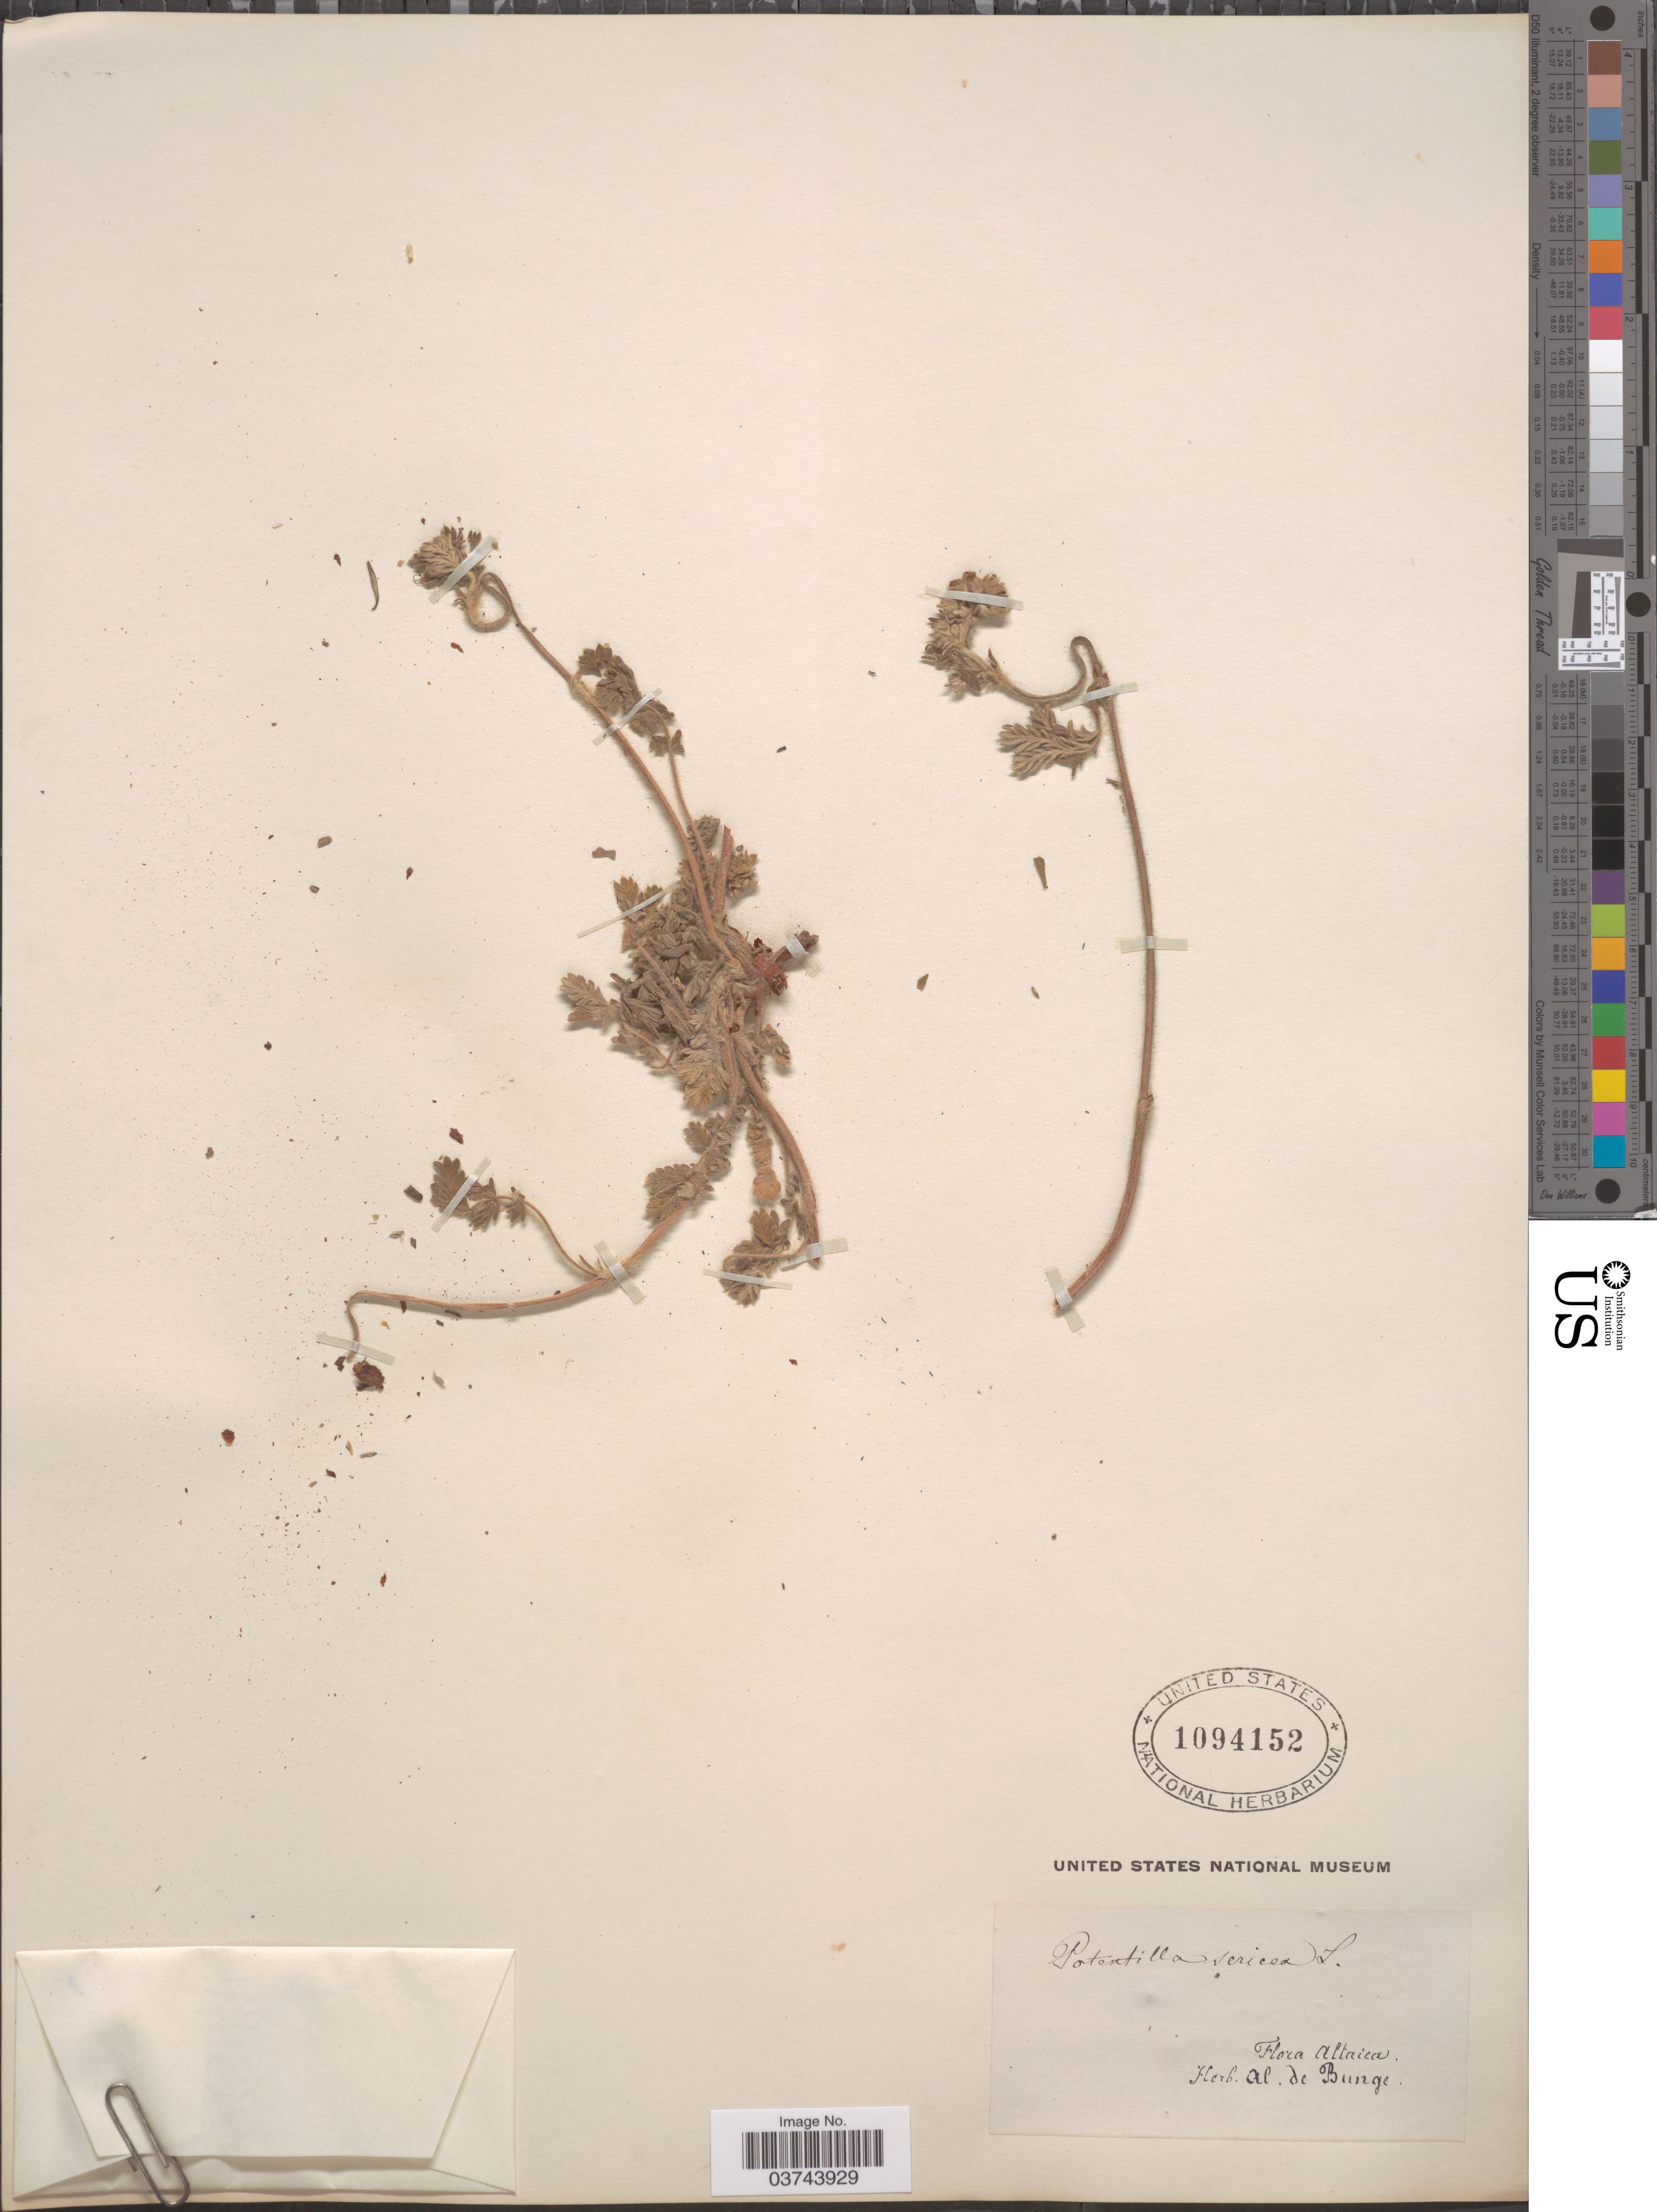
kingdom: Plantae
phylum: Tracheophyta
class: Magnoliopsida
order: Rosales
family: Rosaceae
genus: Potentilla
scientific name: Potentilla sericea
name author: L.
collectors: ex herb. Bunge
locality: Altaica.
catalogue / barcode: US 1094152